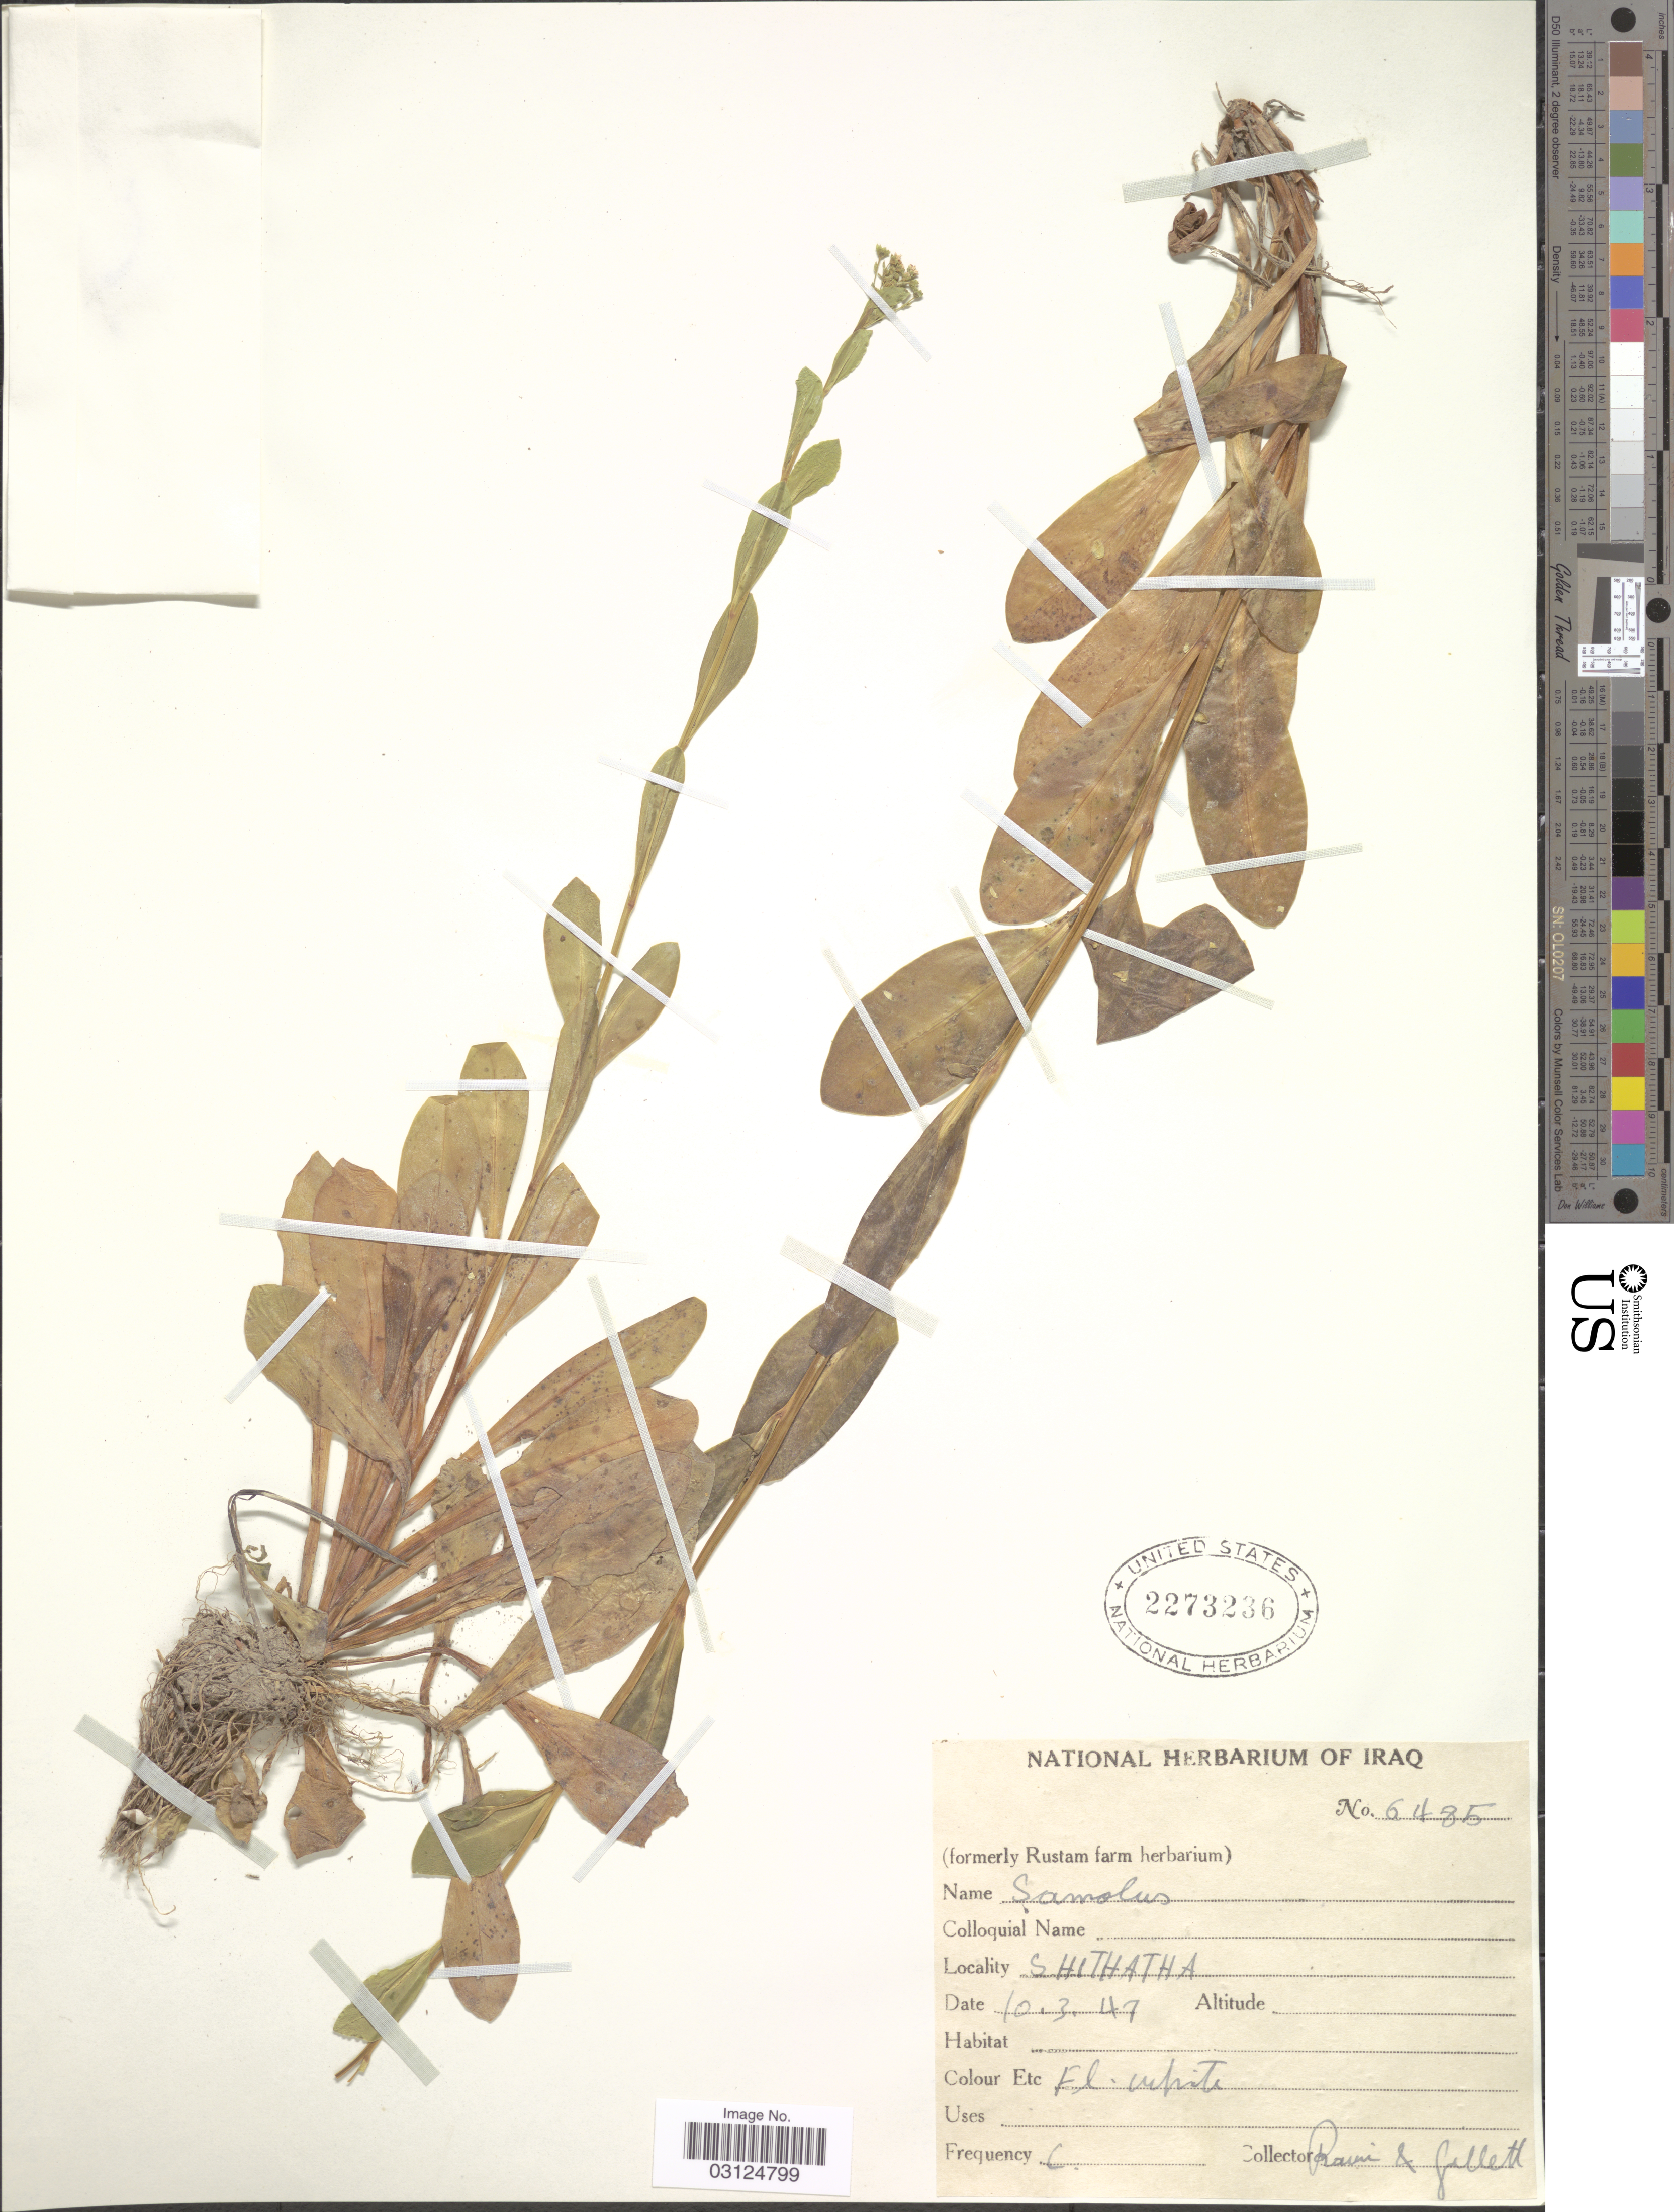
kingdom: Plantae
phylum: Tracheophyta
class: Magnoliopsida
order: Ericales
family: Primulaceae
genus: Samolus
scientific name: Samolus sp.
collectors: -. Rawi & Gillett, --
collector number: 6485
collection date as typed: Transcribed d/m/y: 10/3/47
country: Iraq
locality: Shithatha.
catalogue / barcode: US 2273236